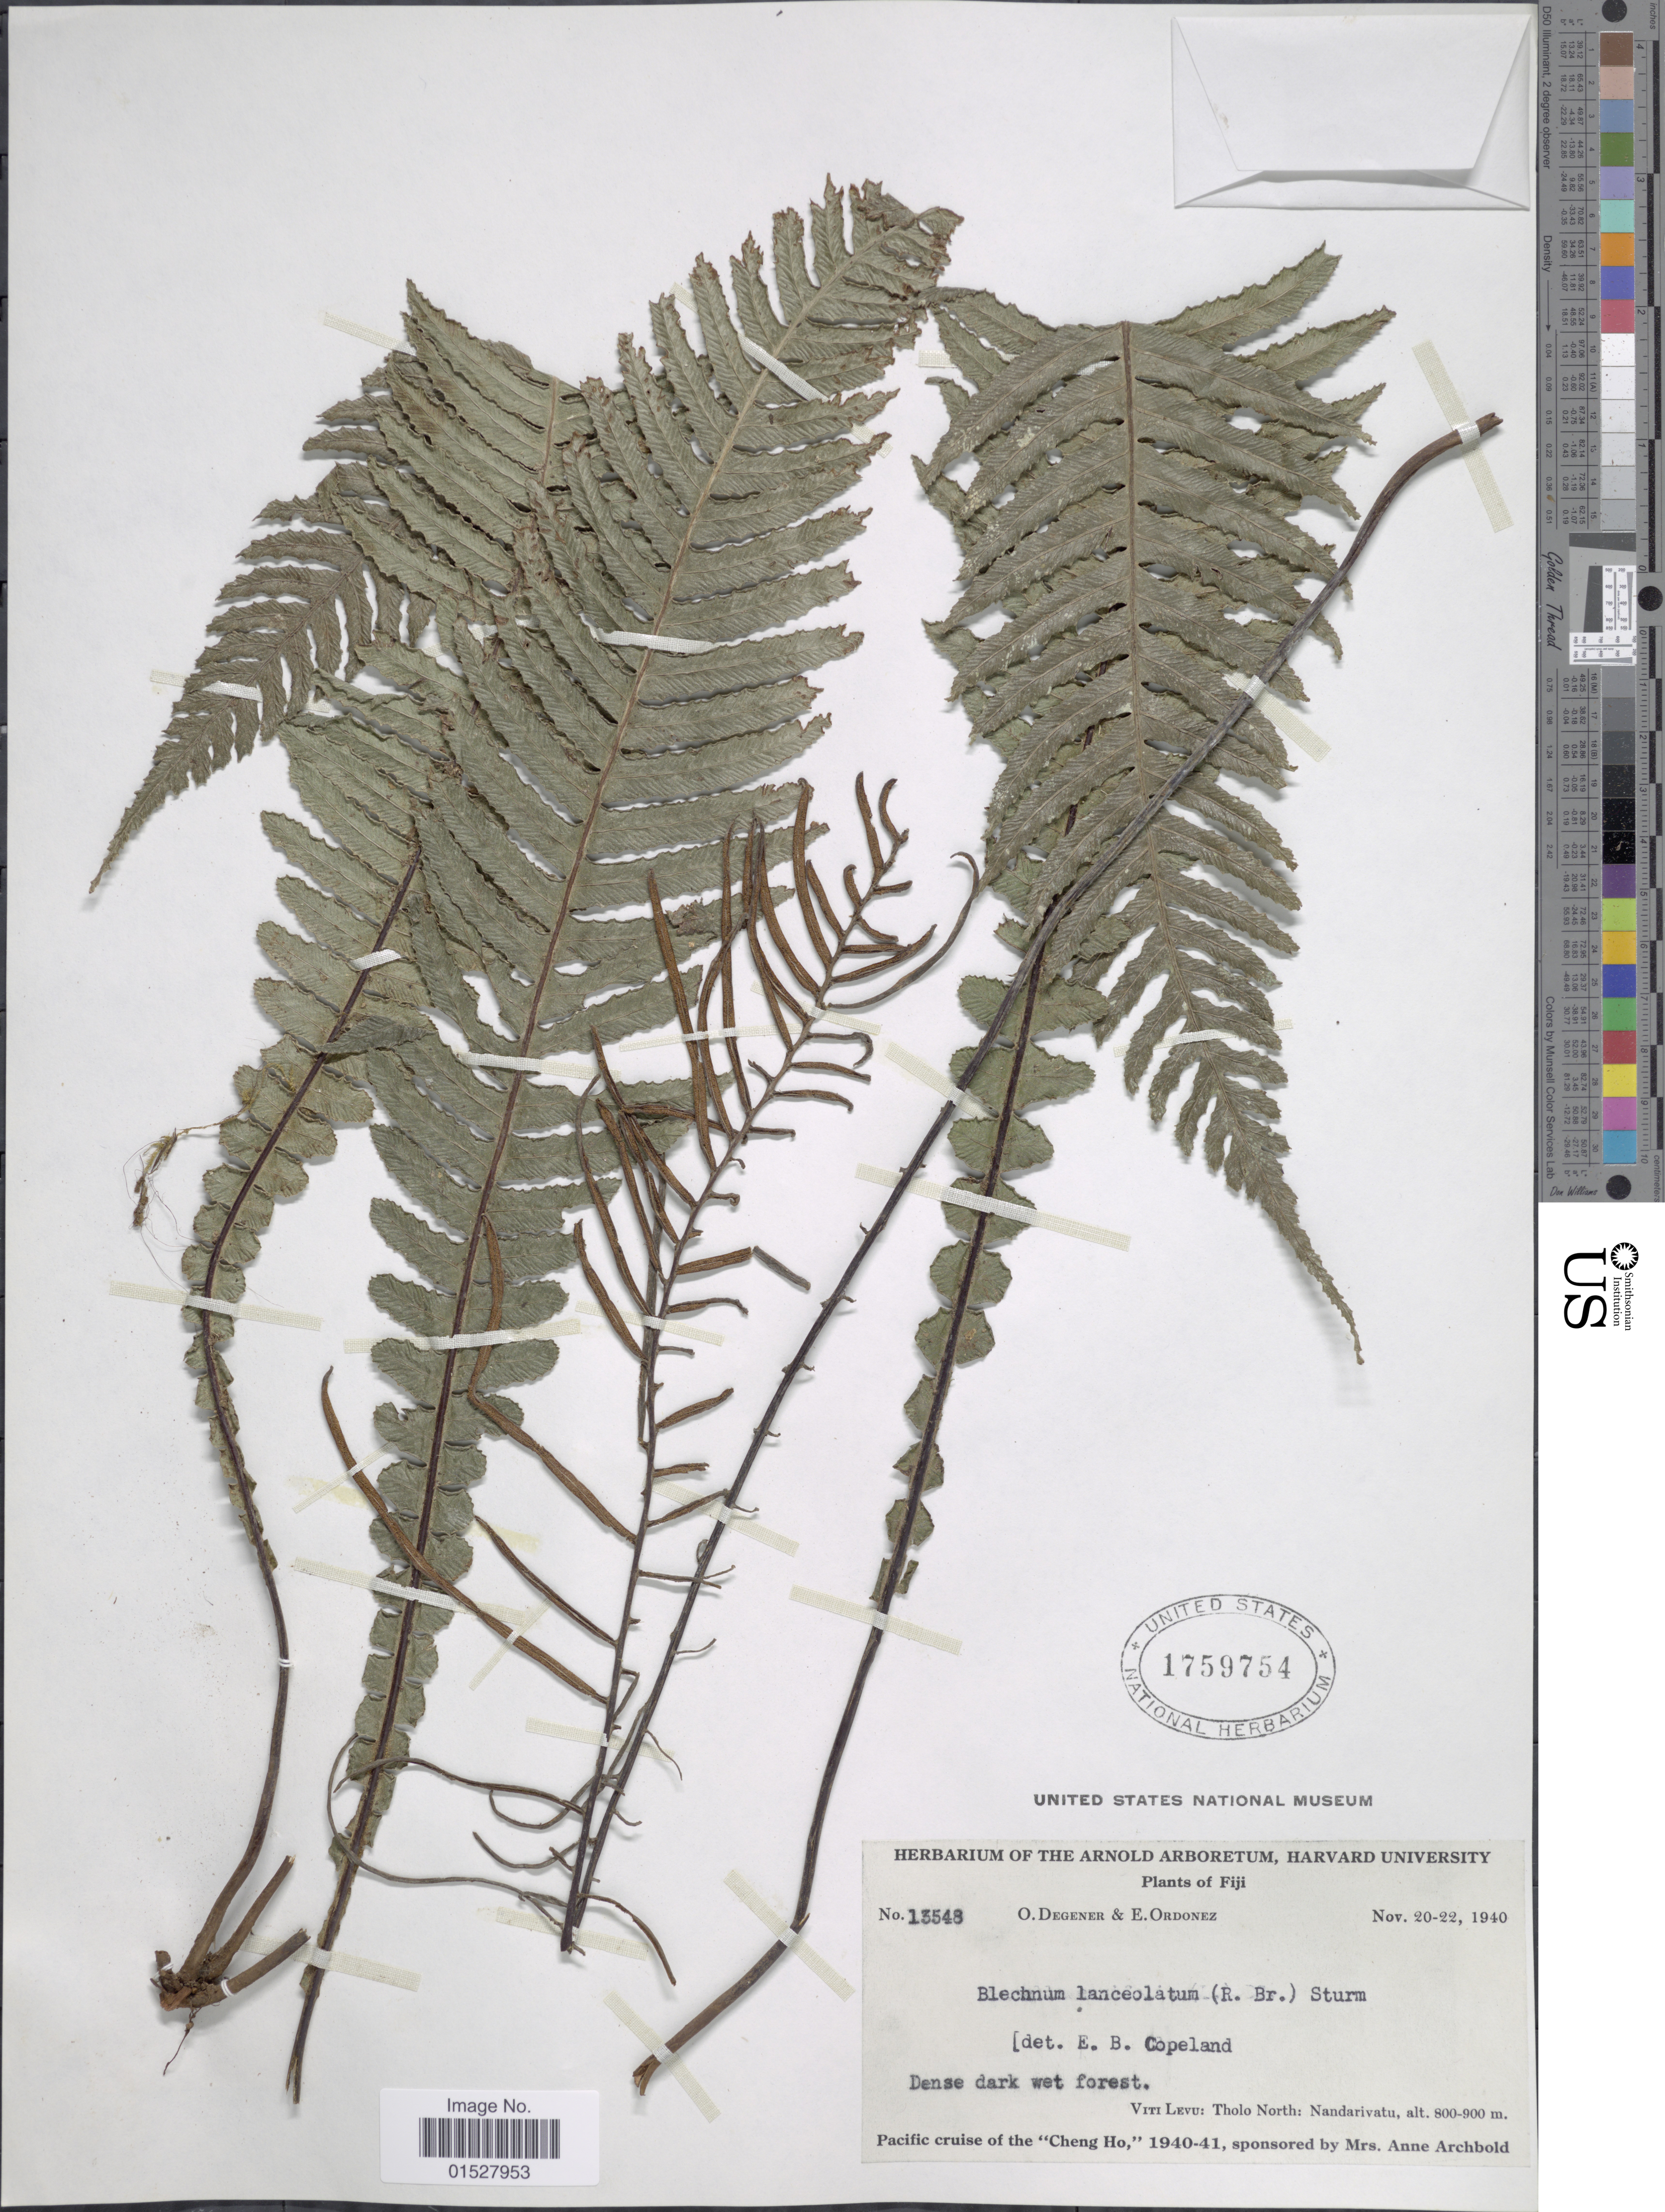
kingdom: Plantae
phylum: Tracheophyta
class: Polypodiopsida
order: Polypodiales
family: Blechnaceae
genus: Blechnum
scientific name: Blechnum lanceolatum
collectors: O. Degener & E. Ordonez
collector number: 13548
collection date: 1940-11-20/1940-11-22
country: Fiji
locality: Viti Levu: Tholo North: Nandarivatu.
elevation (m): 800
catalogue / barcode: US 1759754